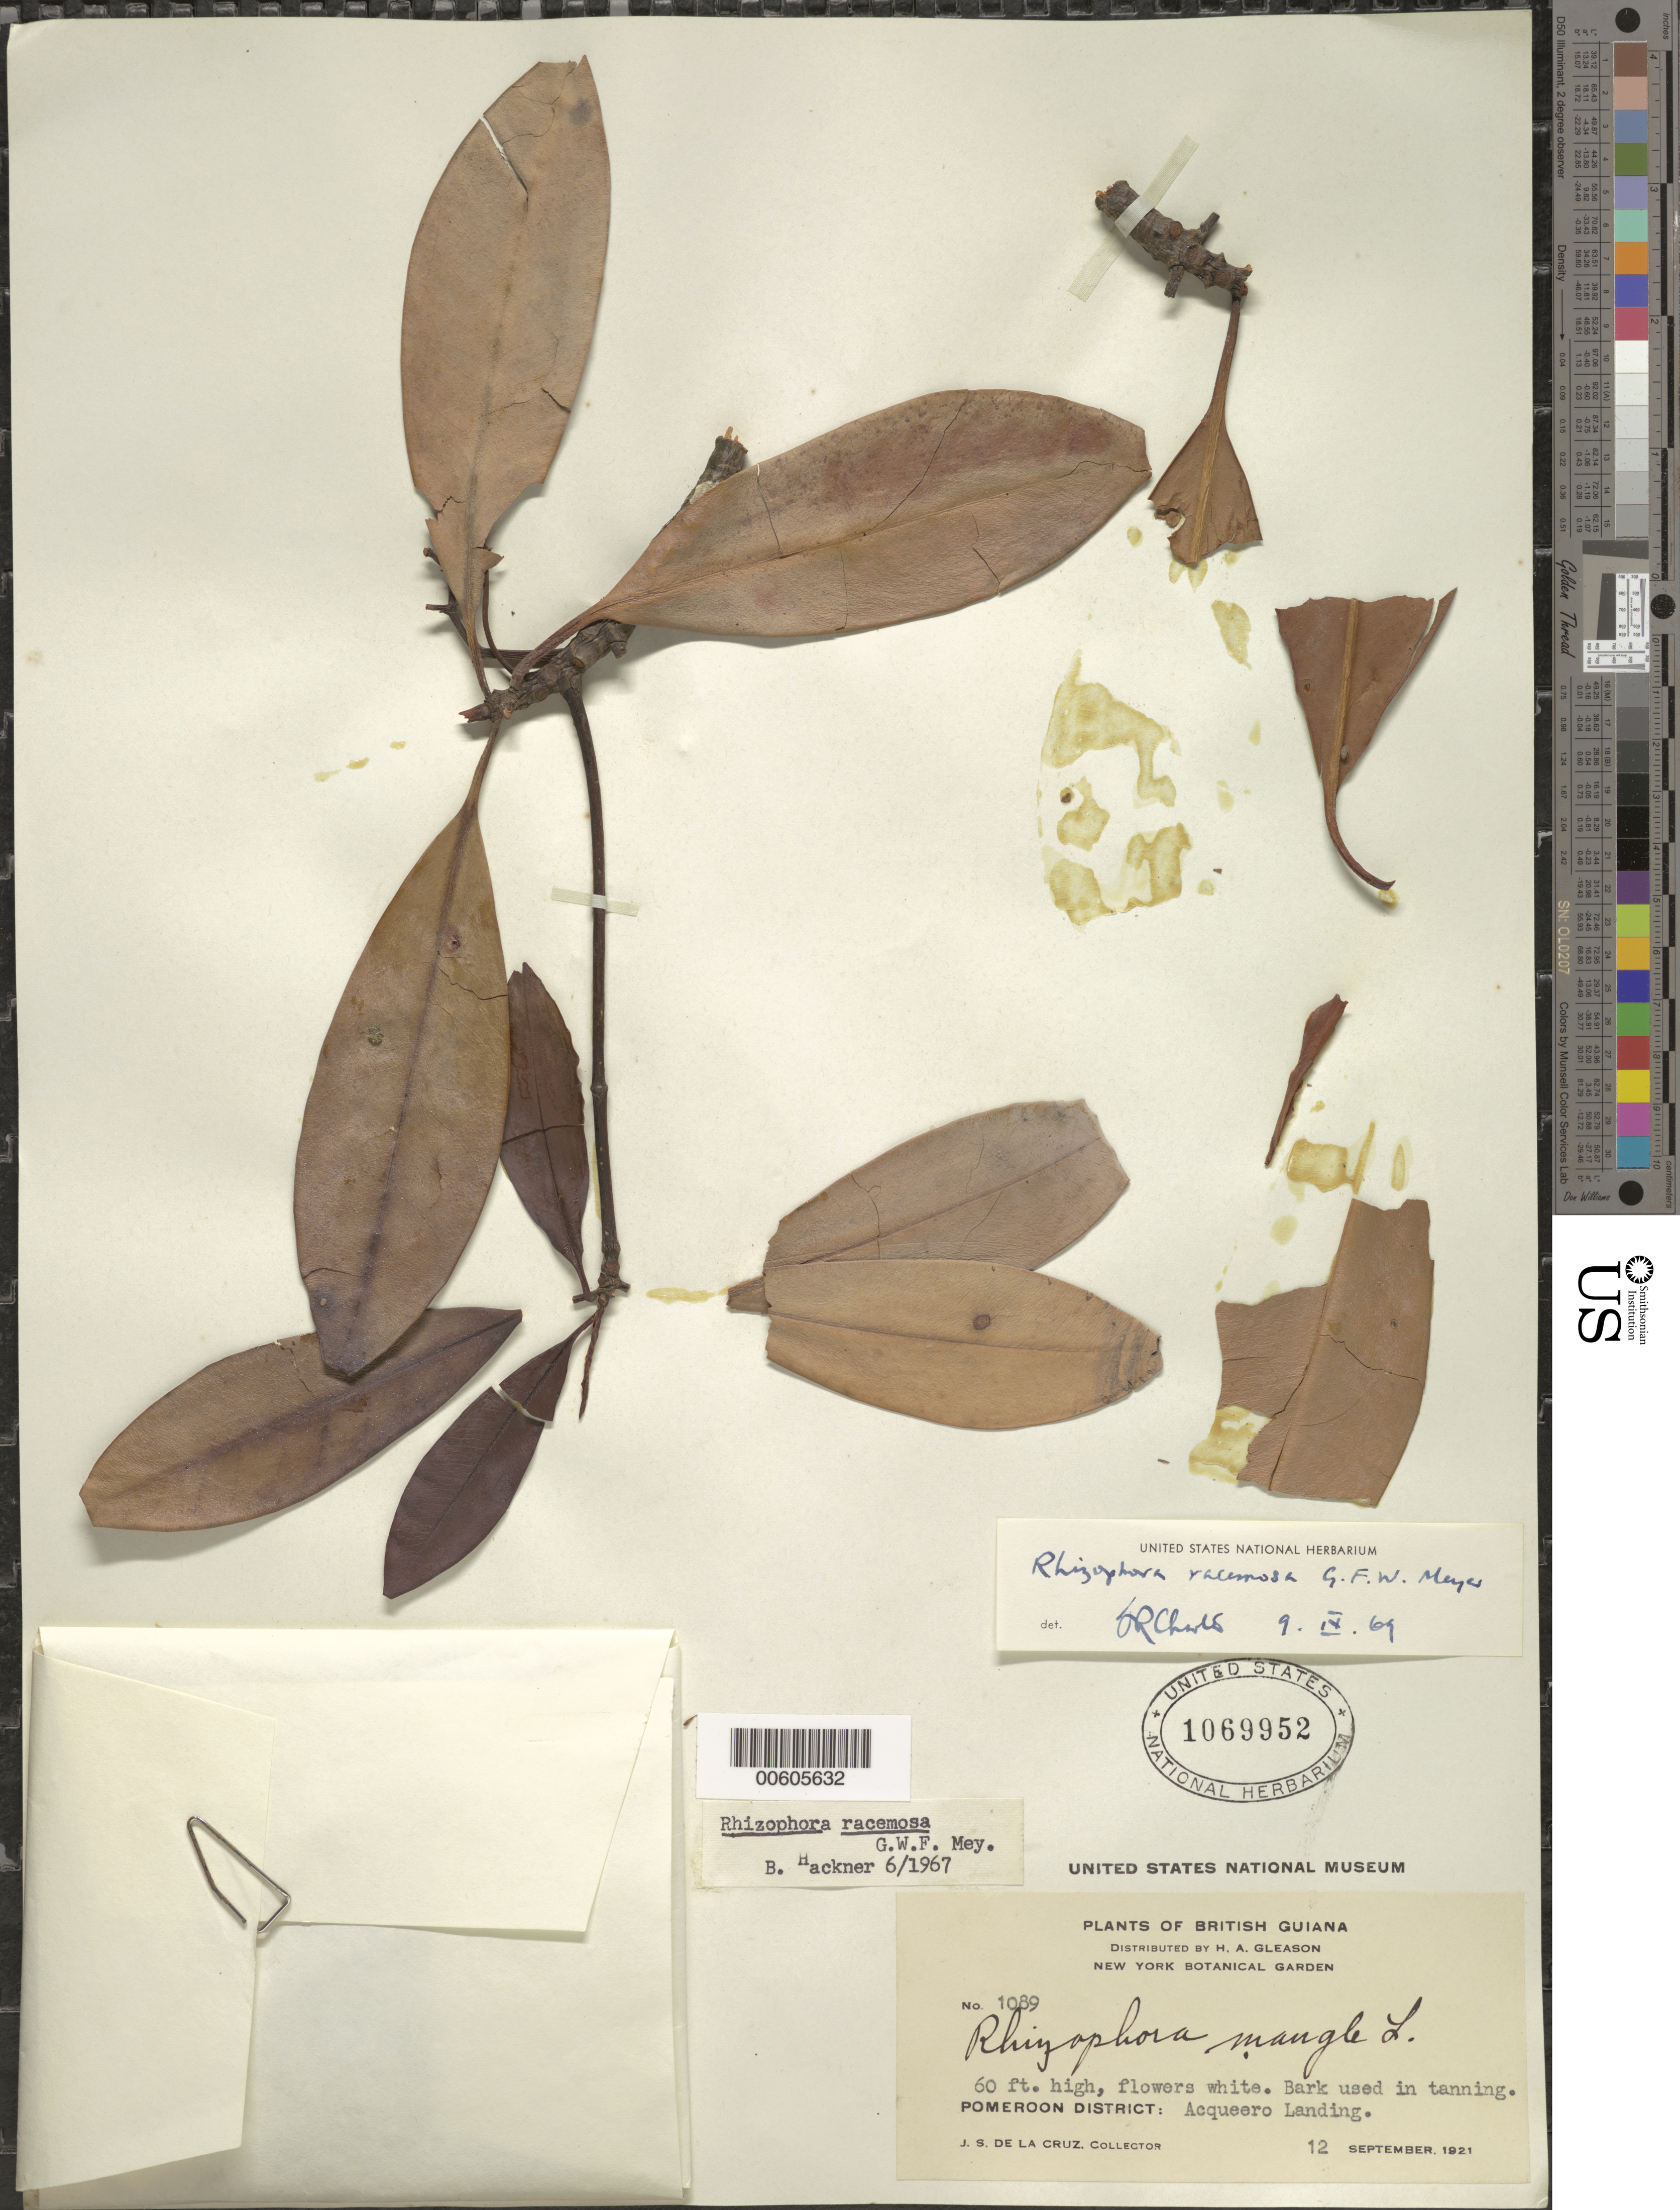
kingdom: Plantae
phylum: Tracheophyta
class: Magnoliopsida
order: Malpighiales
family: Rhizophoraceae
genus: Rhizophora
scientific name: Rhizophora racemosa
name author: G. Mey.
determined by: Hackner, B.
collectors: J. S. de la Cruz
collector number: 1089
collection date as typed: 12-Sep-21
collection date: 1921-09-12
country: Guyana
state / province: Barima-Waini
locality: Acqueero Landing, Pomeroon Dist.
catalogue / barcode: US 1069952